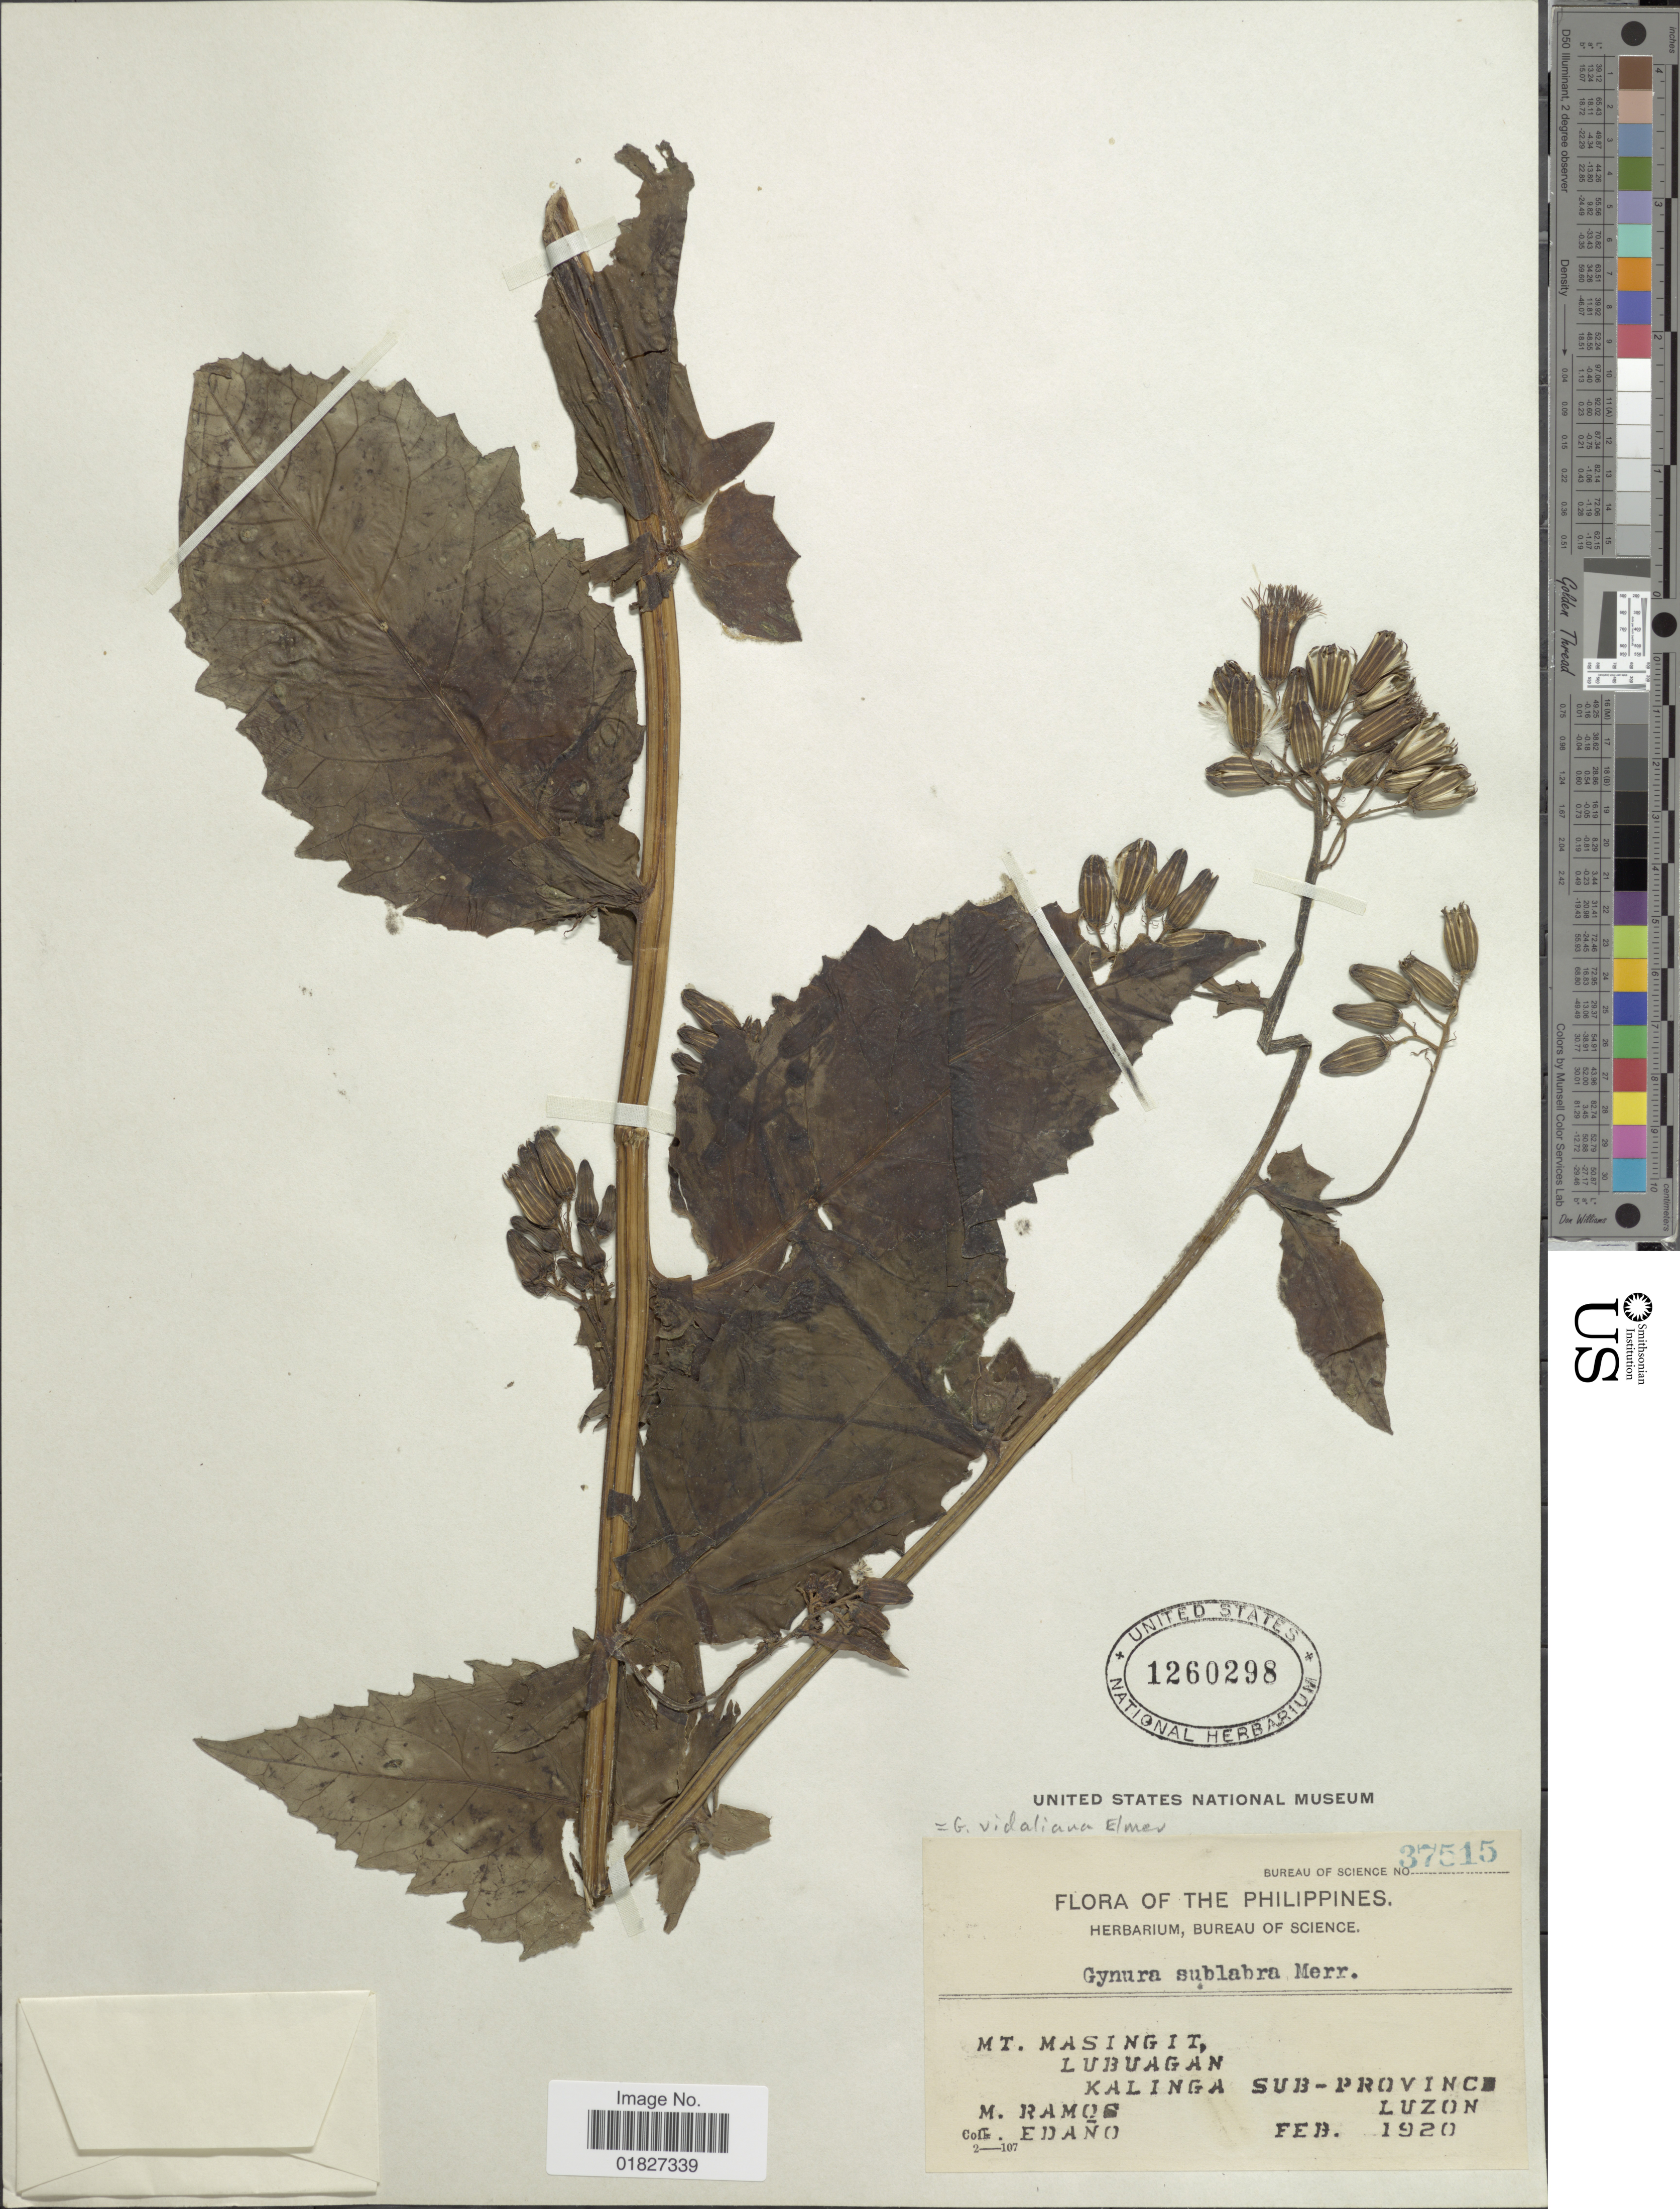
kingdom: Plantae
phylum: Tracheophyta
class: Magnoliopsida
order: Asterales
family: Asteraceae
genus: Gynura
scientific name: Gynura vidaliana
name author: Elmer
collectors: M. Ramos & G. Edaño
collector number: Bureau of Science 37515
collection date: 1920-02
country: Philippines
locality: Mt. Masingit, Lubuagan, Kalinga Sub-Province, Luzon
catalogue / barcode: US 1260298